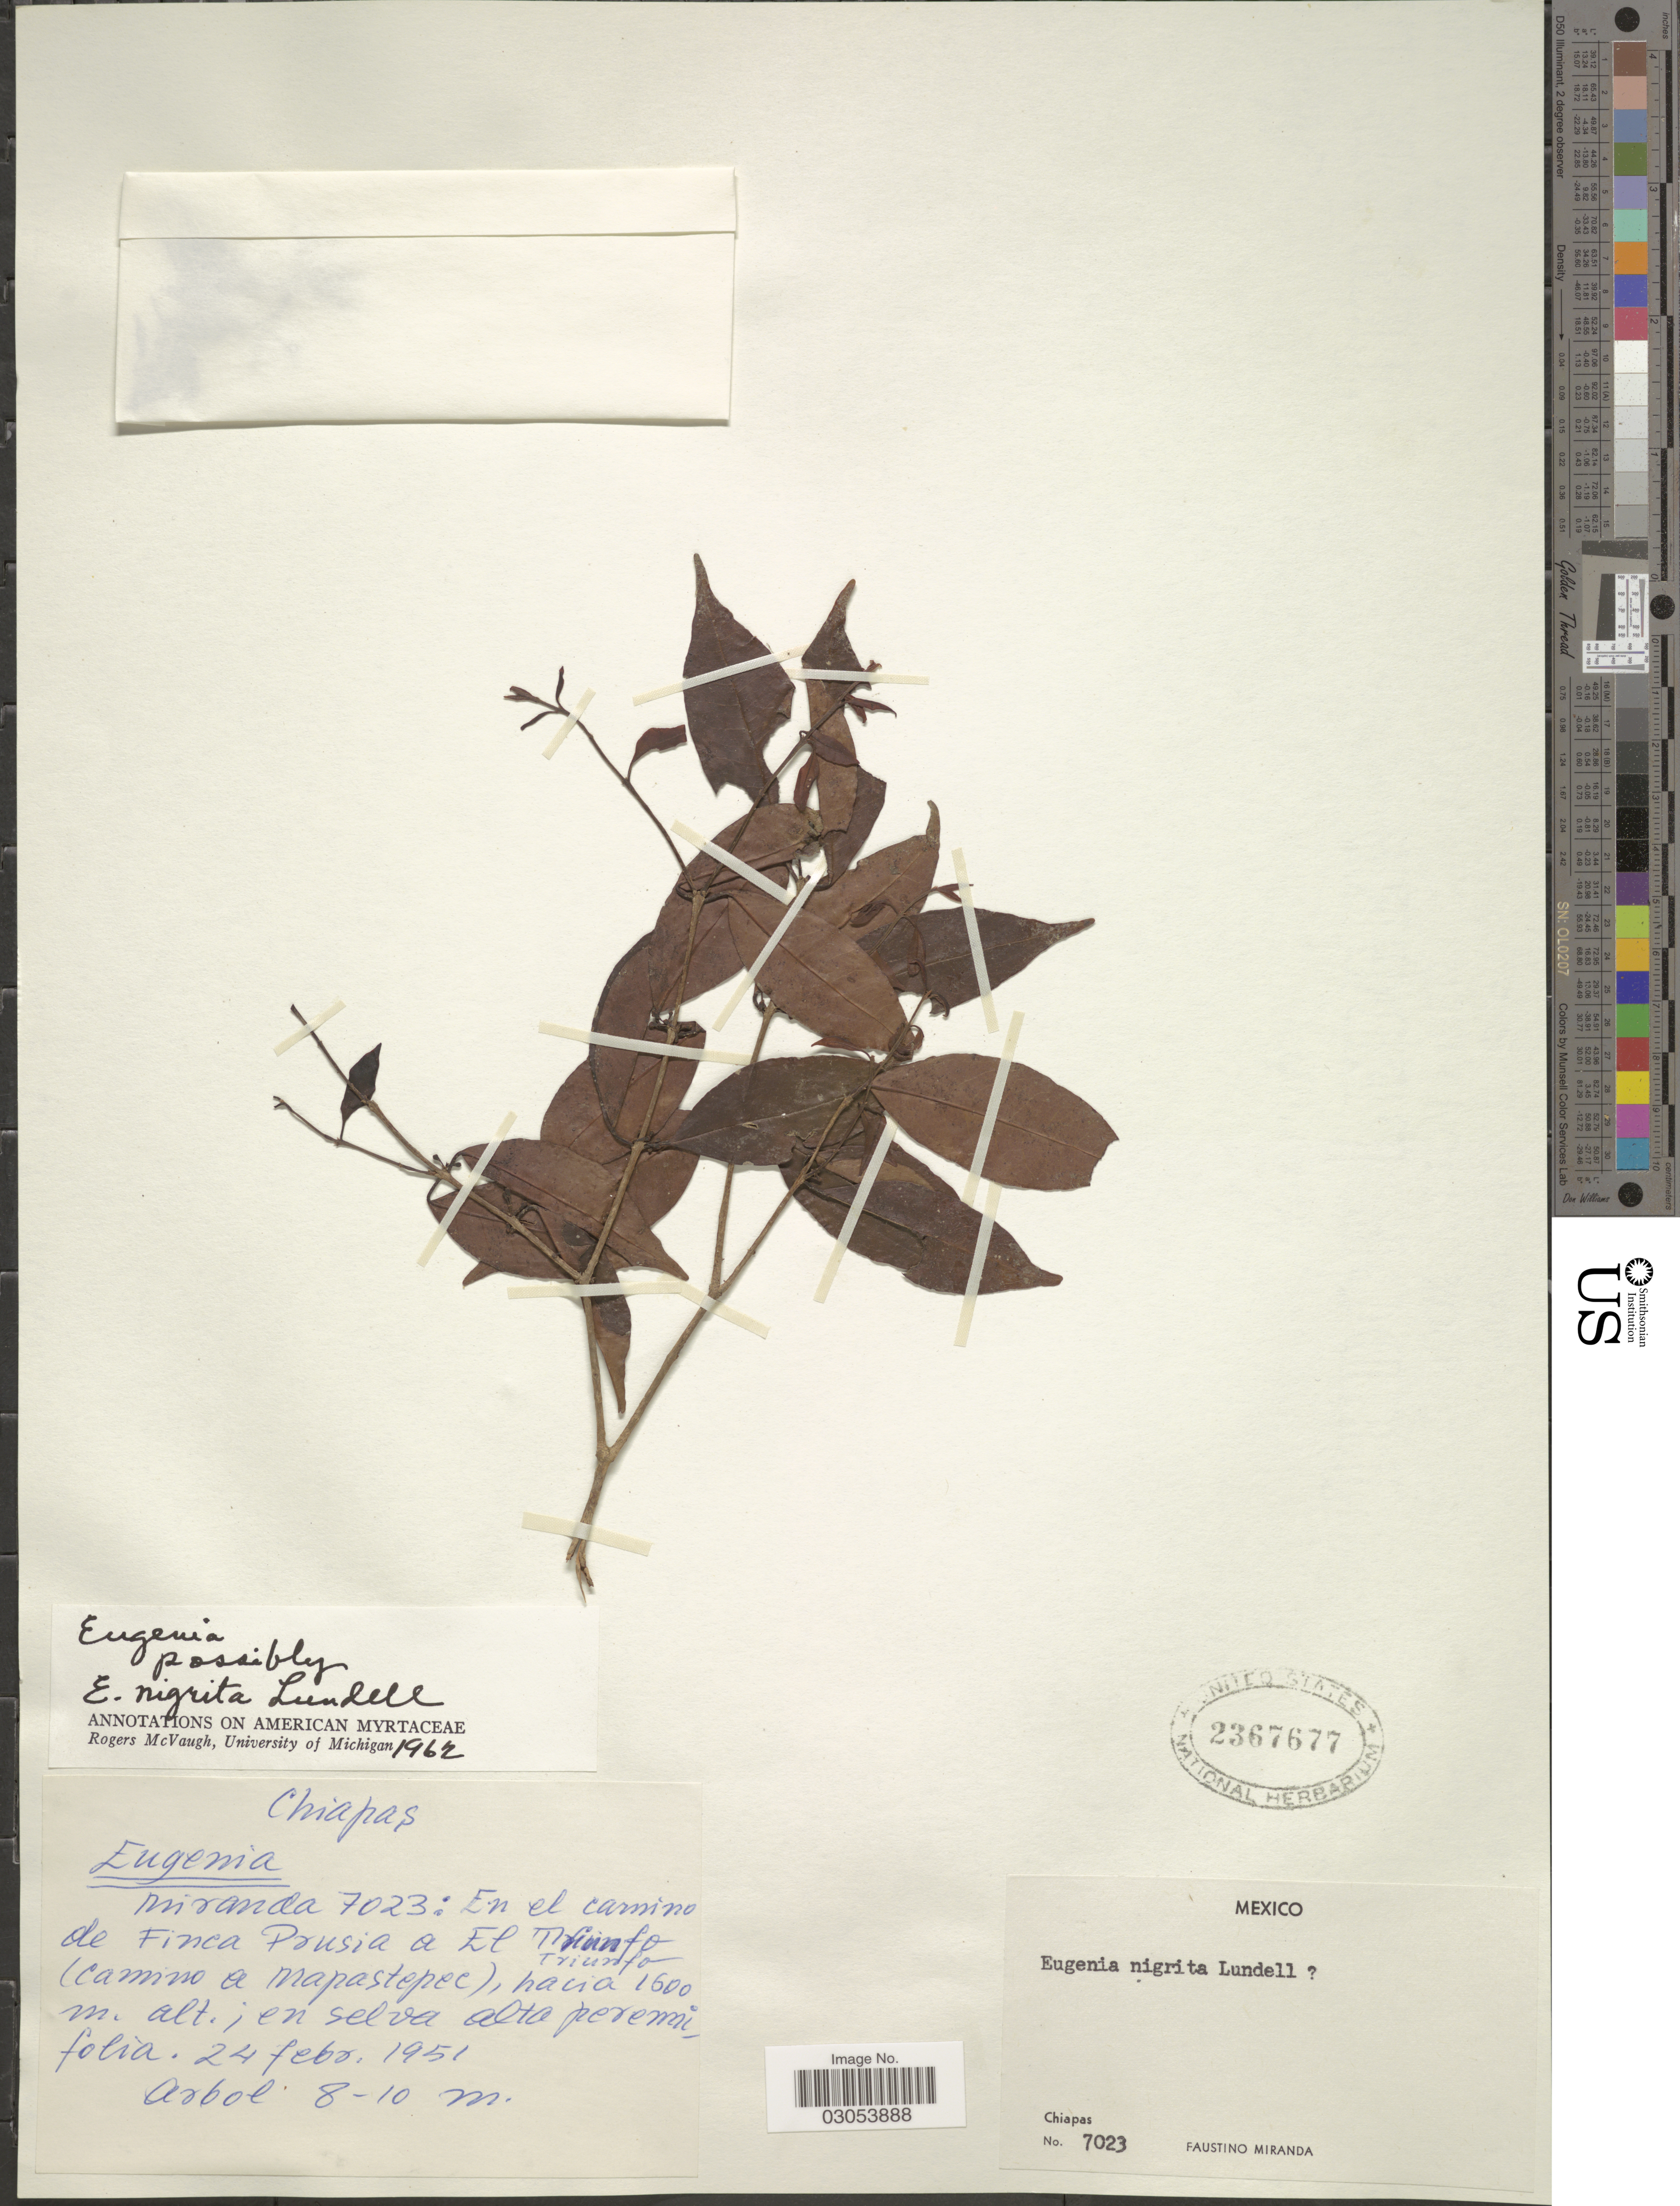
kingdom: Plantae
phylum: Tracheophyta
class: Magnoliopsida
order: Myrtales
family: Myrtaceae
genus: Eugenia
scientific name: Eugenia nigrita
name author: Lundell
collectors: F. Miranda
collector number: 7023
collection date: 1951-02-24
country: Mexico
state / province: Chiapas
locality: En el camino de Finca Prusia a El Triunfa (camino a mapastepec).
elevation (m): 1600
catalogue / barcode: US 2367677